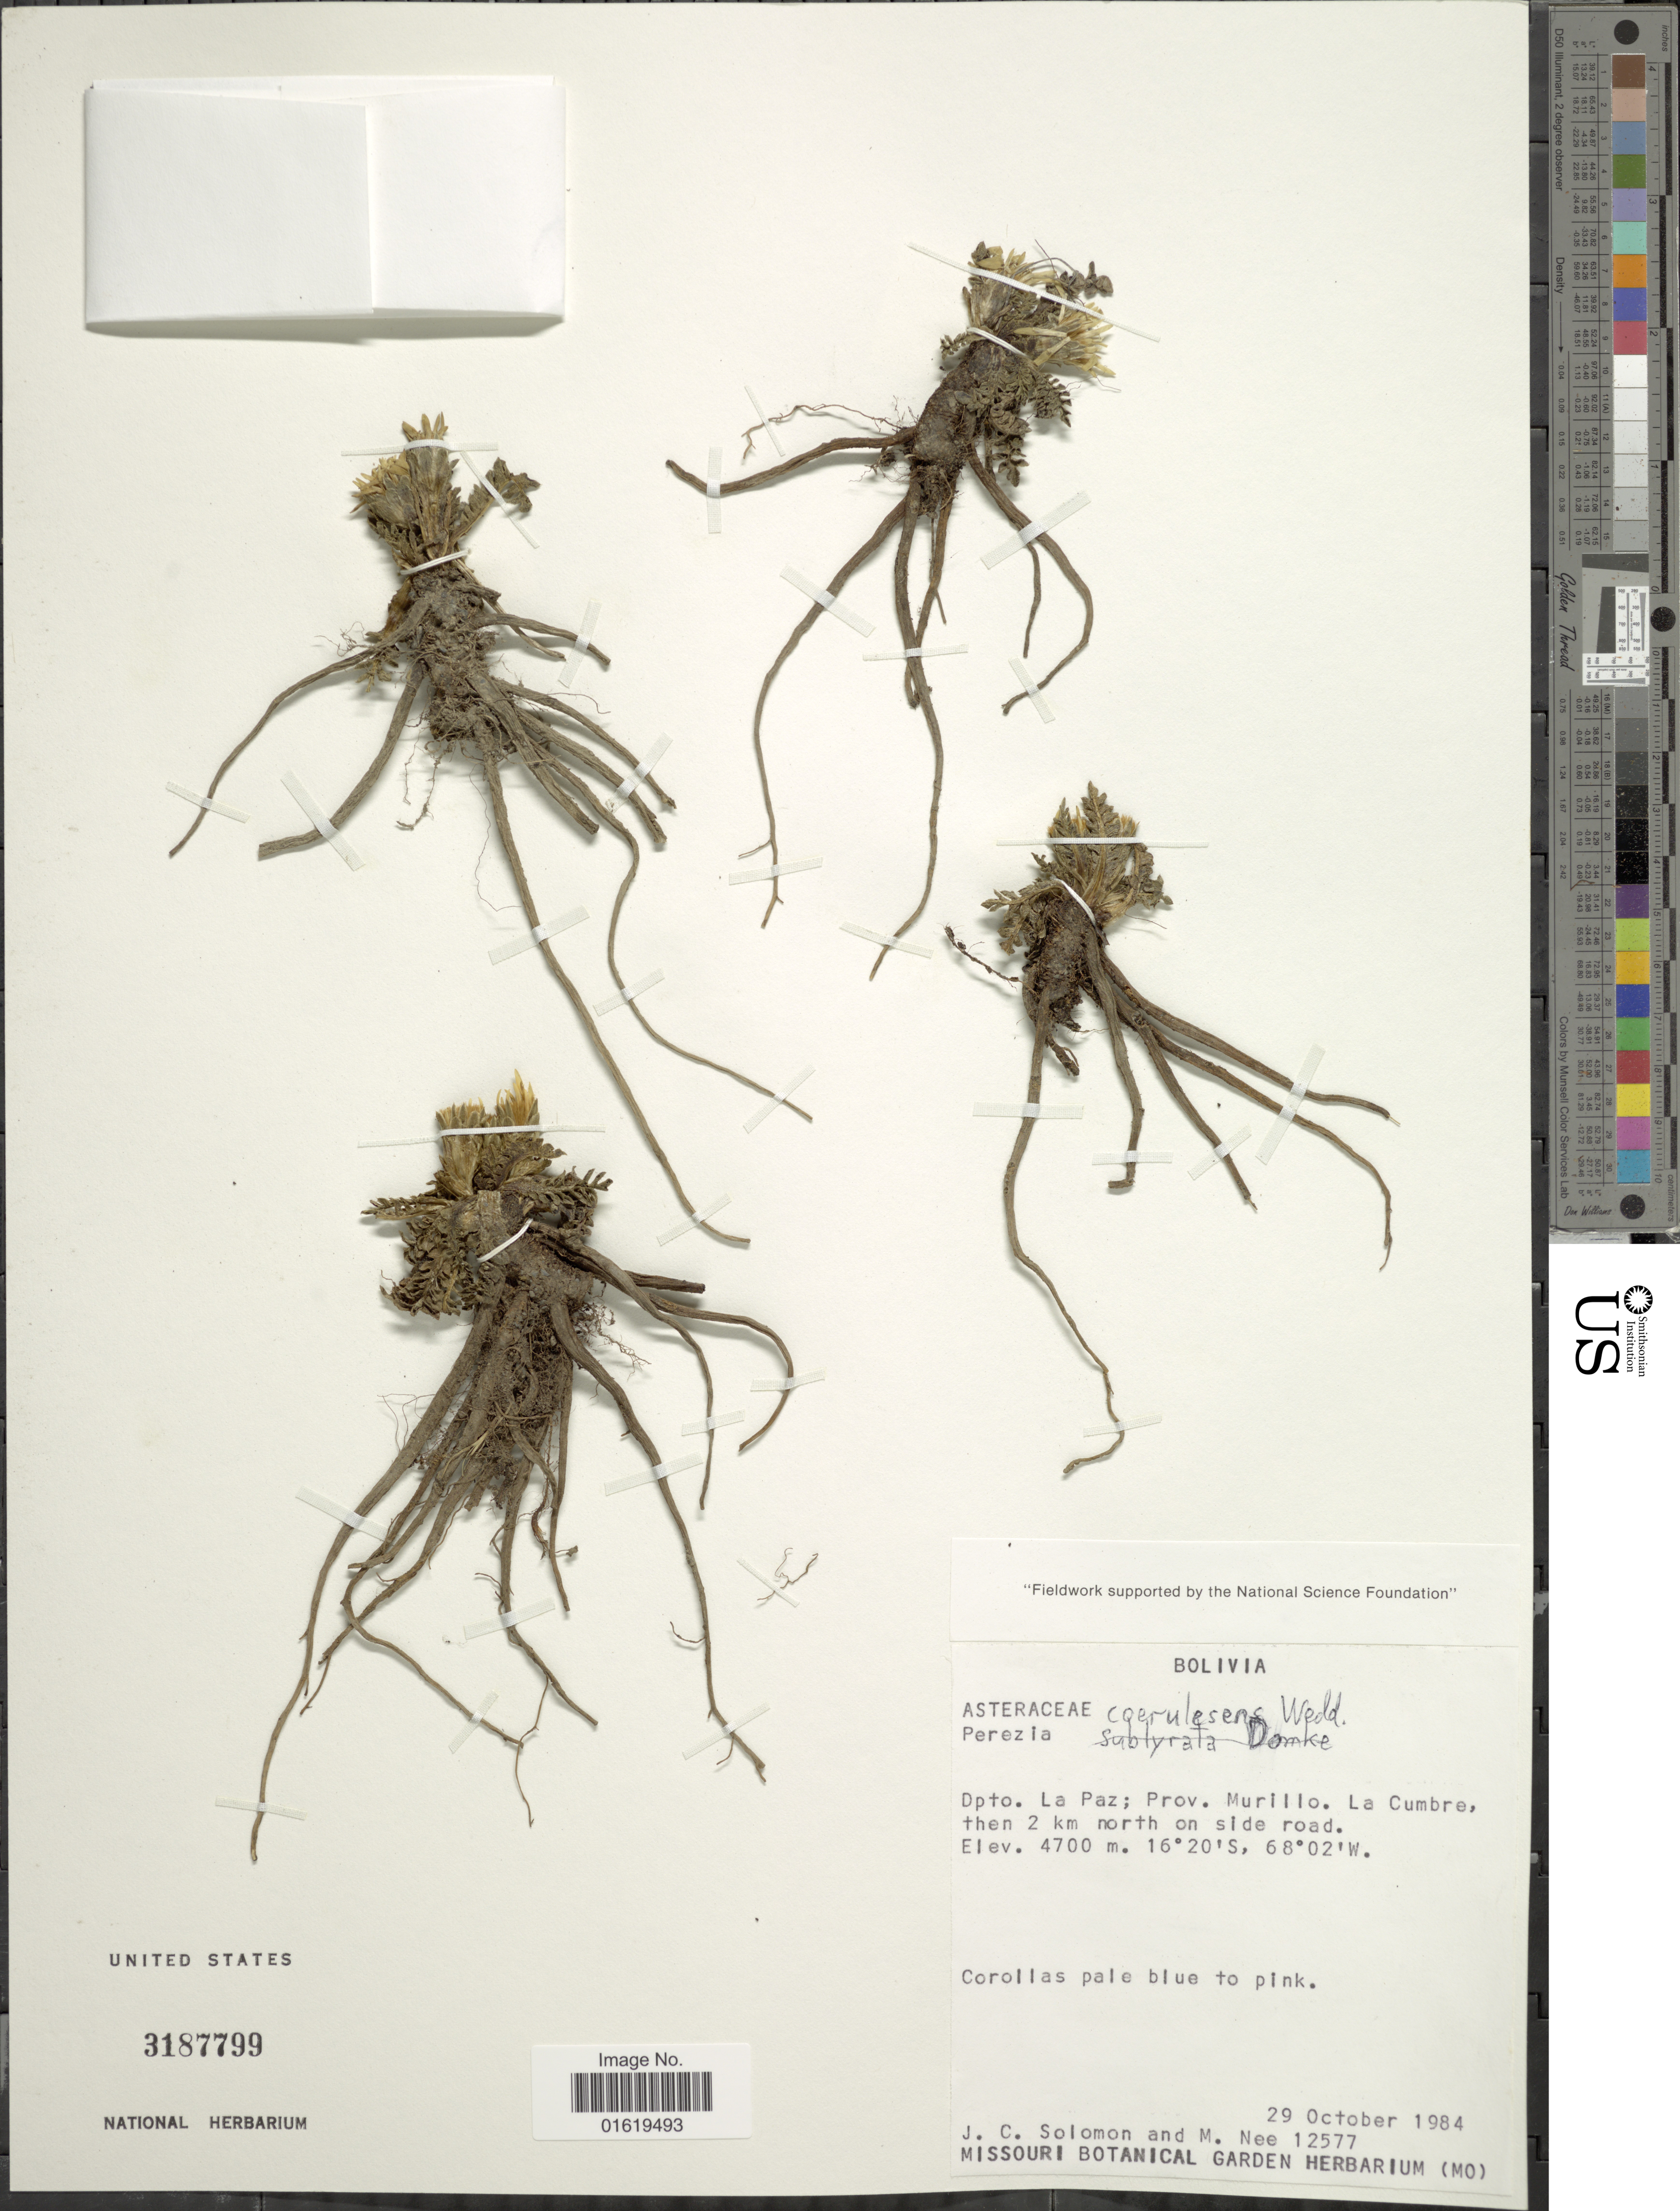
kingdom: Plantae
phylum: Tracheophyta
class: Magnoliopsida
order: Asterales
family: Asteraceae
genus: Perezia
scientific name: Perezia coerulescens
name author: Wedd.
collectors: J. C. Solomon & M. Nee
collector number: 12577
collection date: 1984-10-29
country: Bolivia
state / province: La Paz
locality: Dpto. La Paz; Prov. Murillo. La Cumbre, ten 2 km north on side road.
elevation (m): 4700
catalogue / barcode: US 3187799